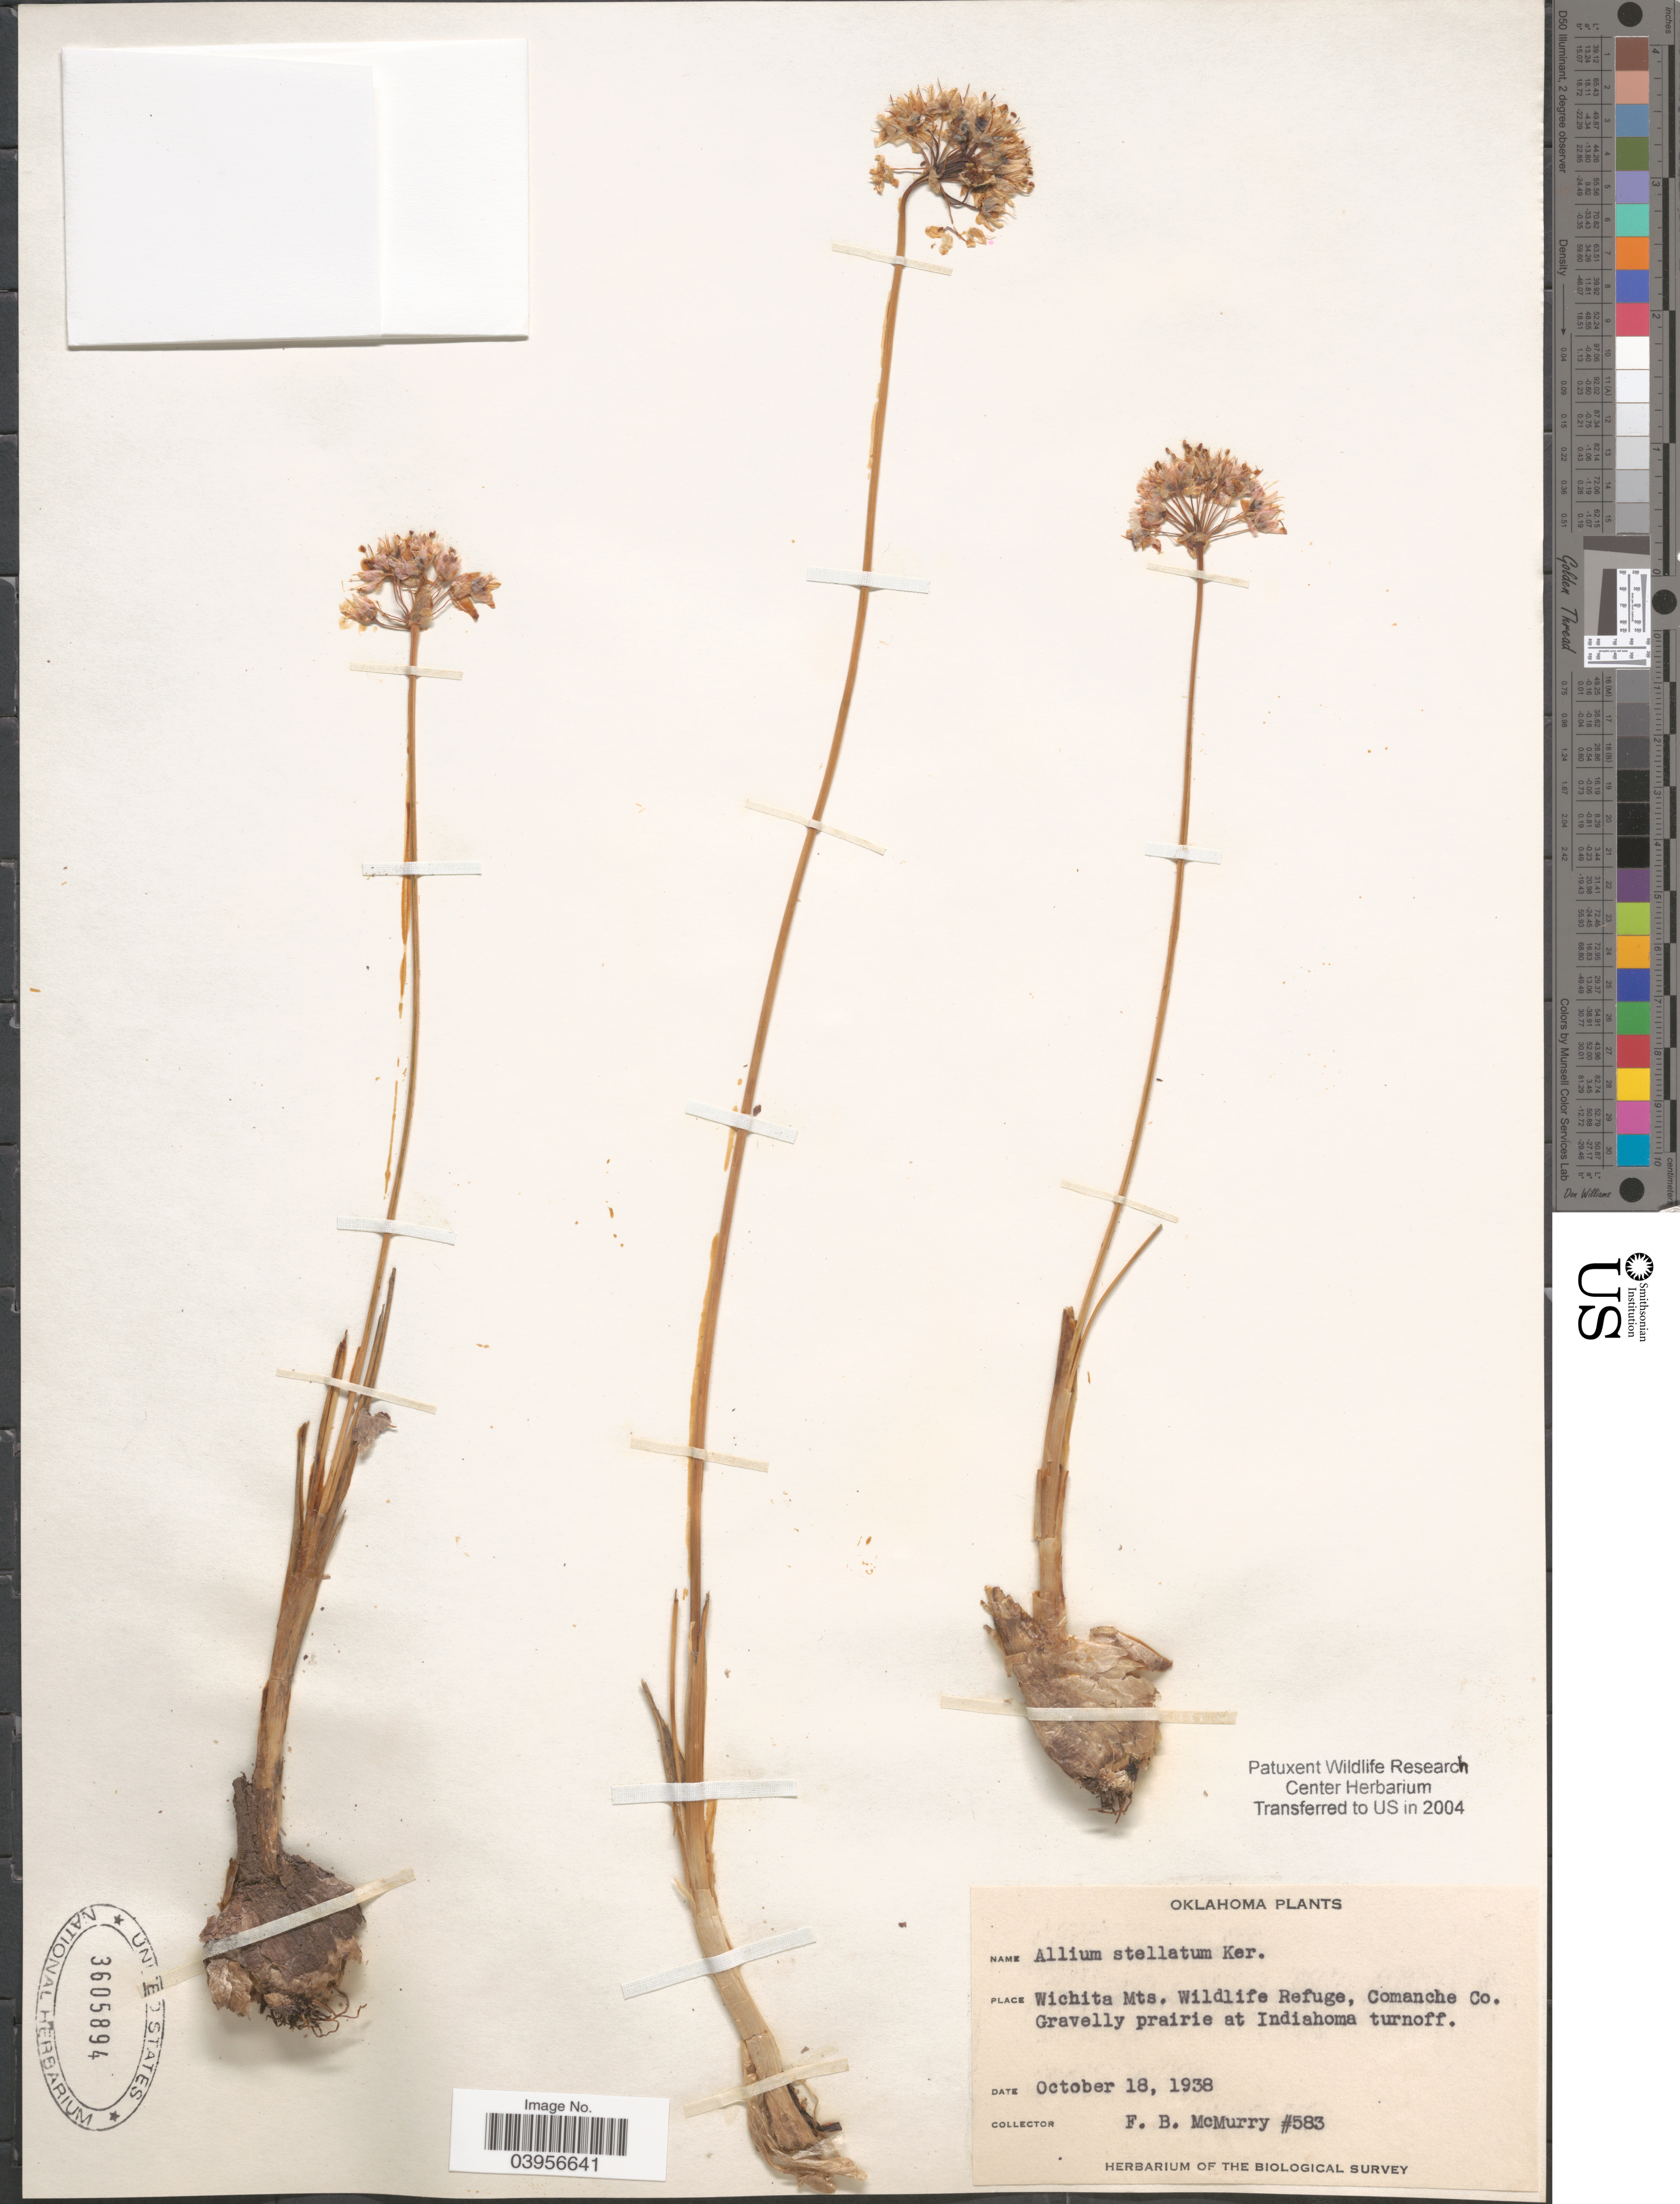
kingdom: Plantae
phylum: Tracheophyta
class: Liliopsida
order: Asparagales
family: Amaryllidaceae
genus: Allium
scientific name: Allium stellatum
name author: Nutt. ex Ker Gawl.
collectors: F. B. McMurry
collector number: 583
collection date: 1938-10-18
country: United States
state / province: Oklahoma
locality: Wichita Mts. Wildlife Refuge, Comanche Co. Gravelly prairie at Indiahoma turnoff.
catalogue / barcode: US 3605894